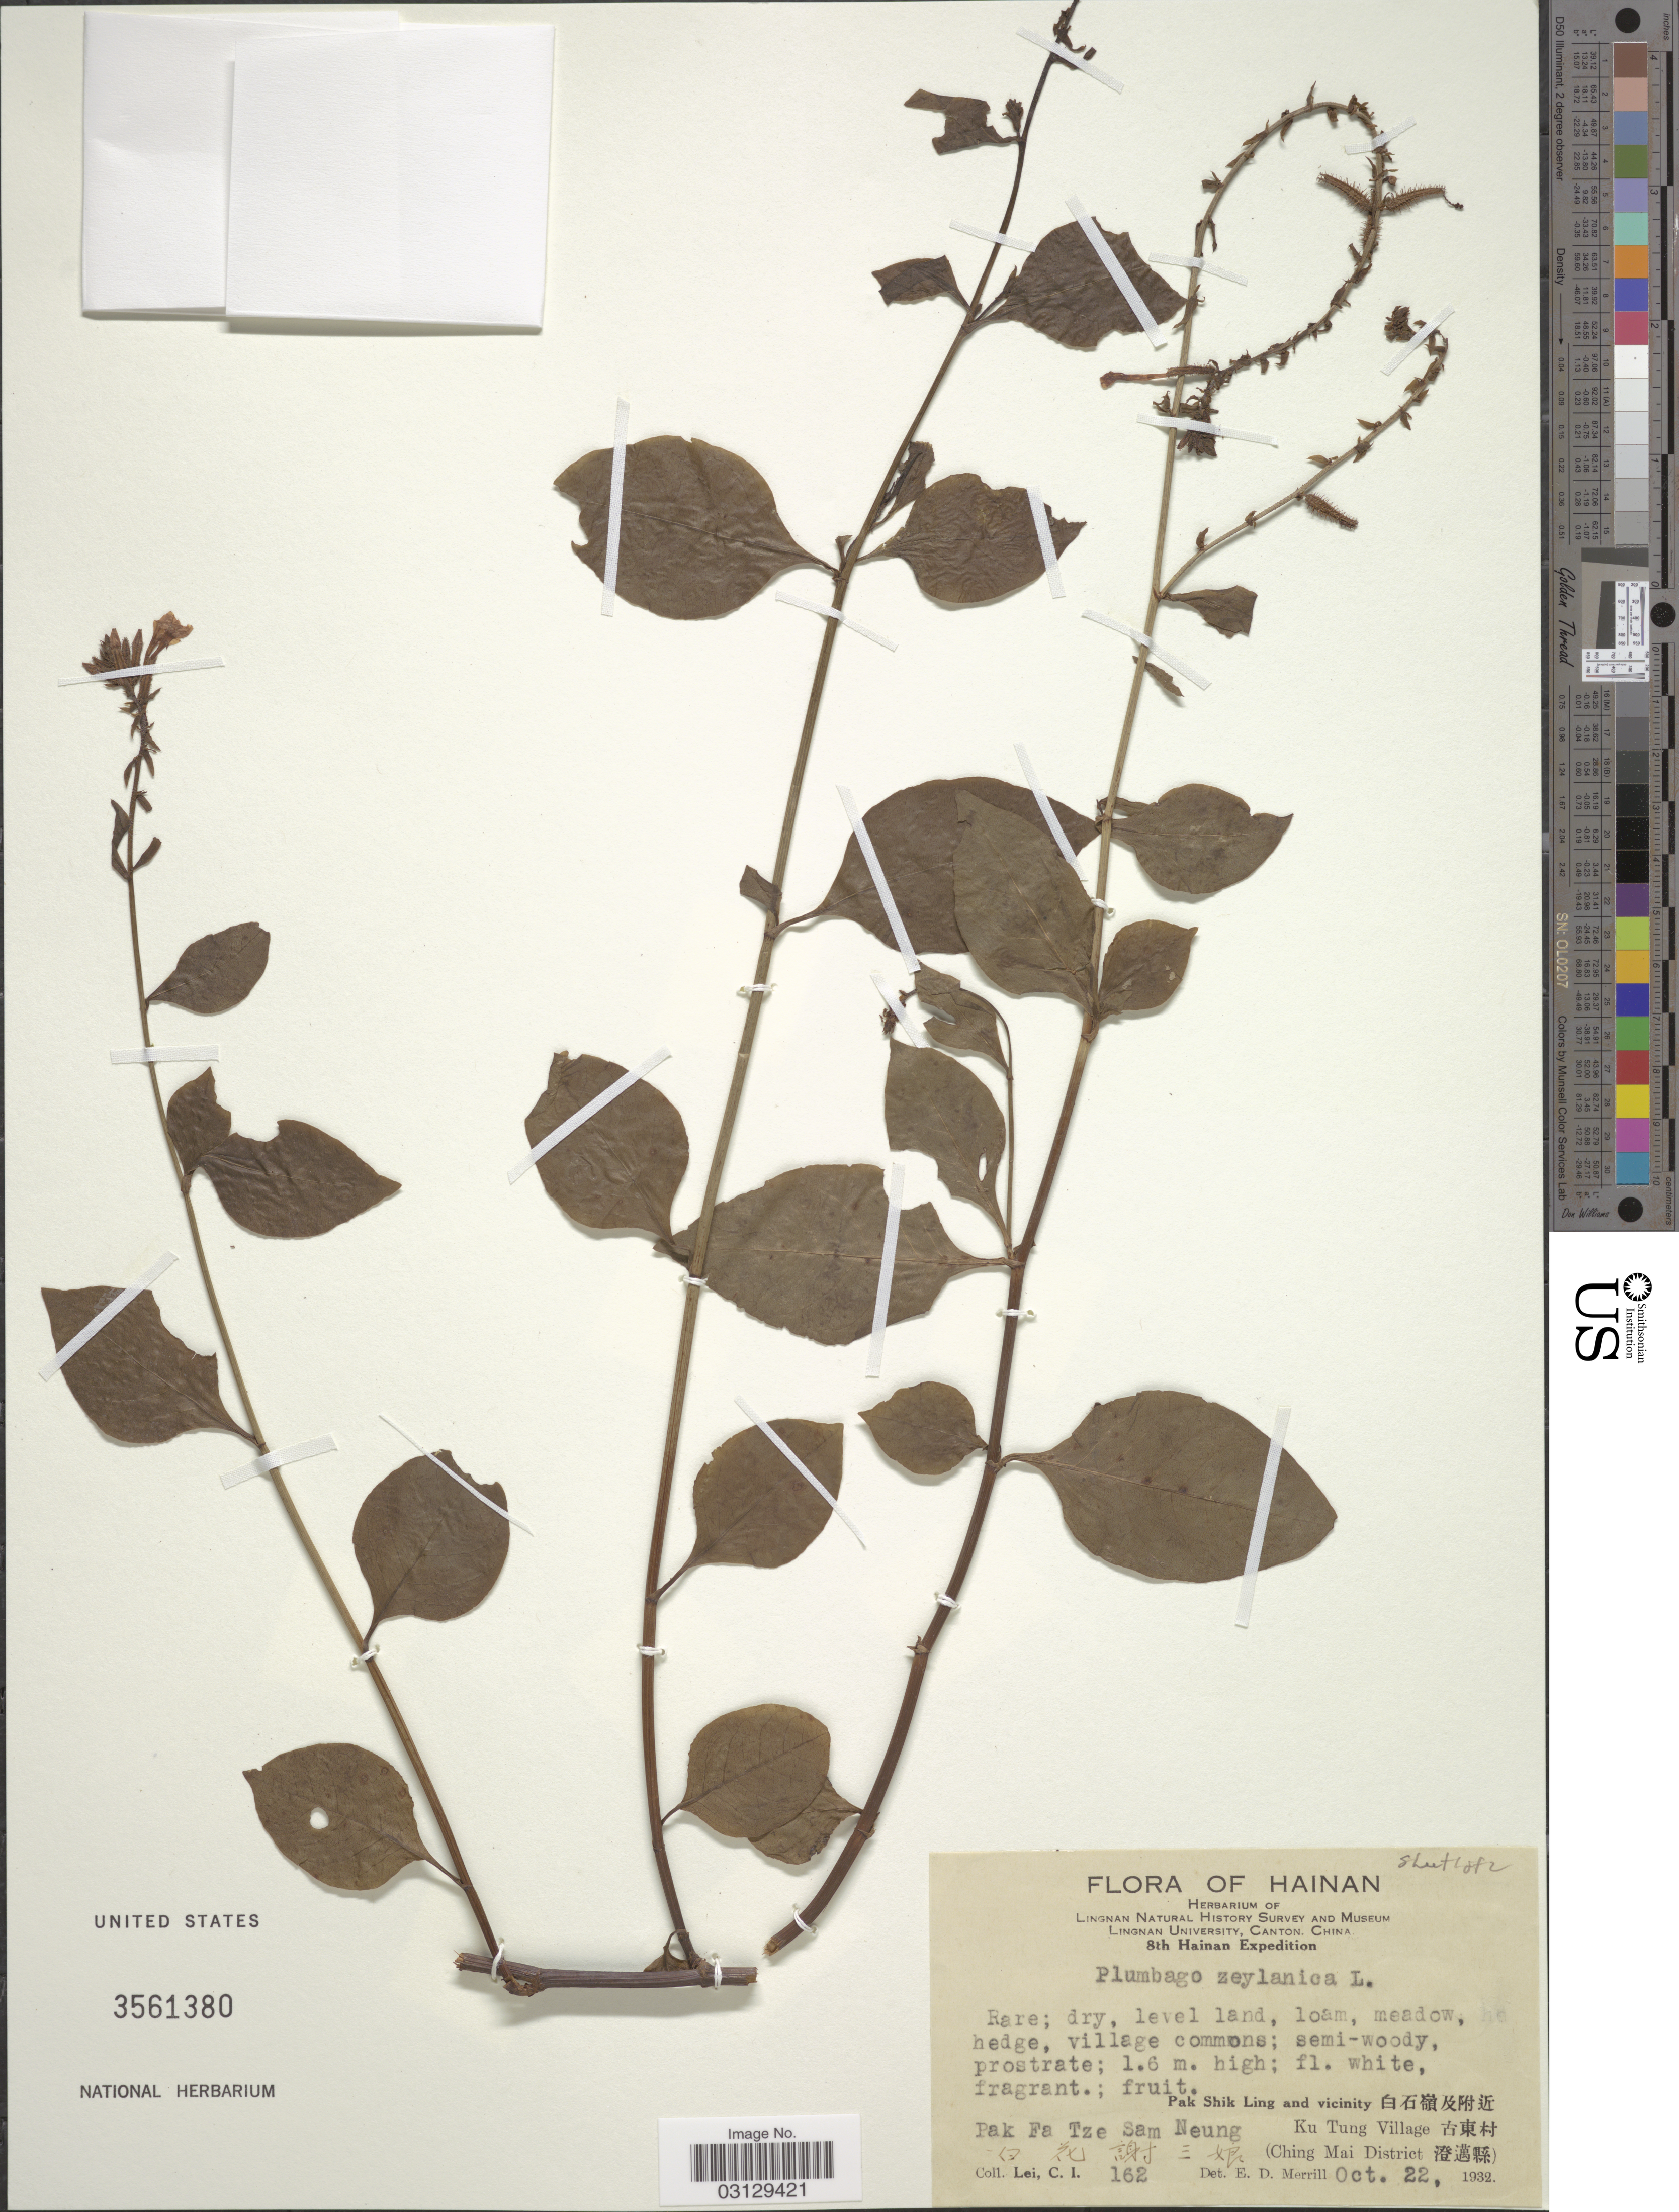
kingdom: Plantae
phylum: Tracheophyta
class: Magnoliopsida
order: Caryophyllales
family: Plumbaginaceae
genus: Plumbago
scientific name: Plumbago zeylanica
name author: L.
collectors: C. I. Lei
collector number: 162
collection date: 1932-10-22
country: China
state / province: Hainan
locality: Pak Shik Ling and vicinity. Pak Fa Tze Sam Neung. Ku Tung Village (Ching Mai District).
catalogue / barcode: US 3561380